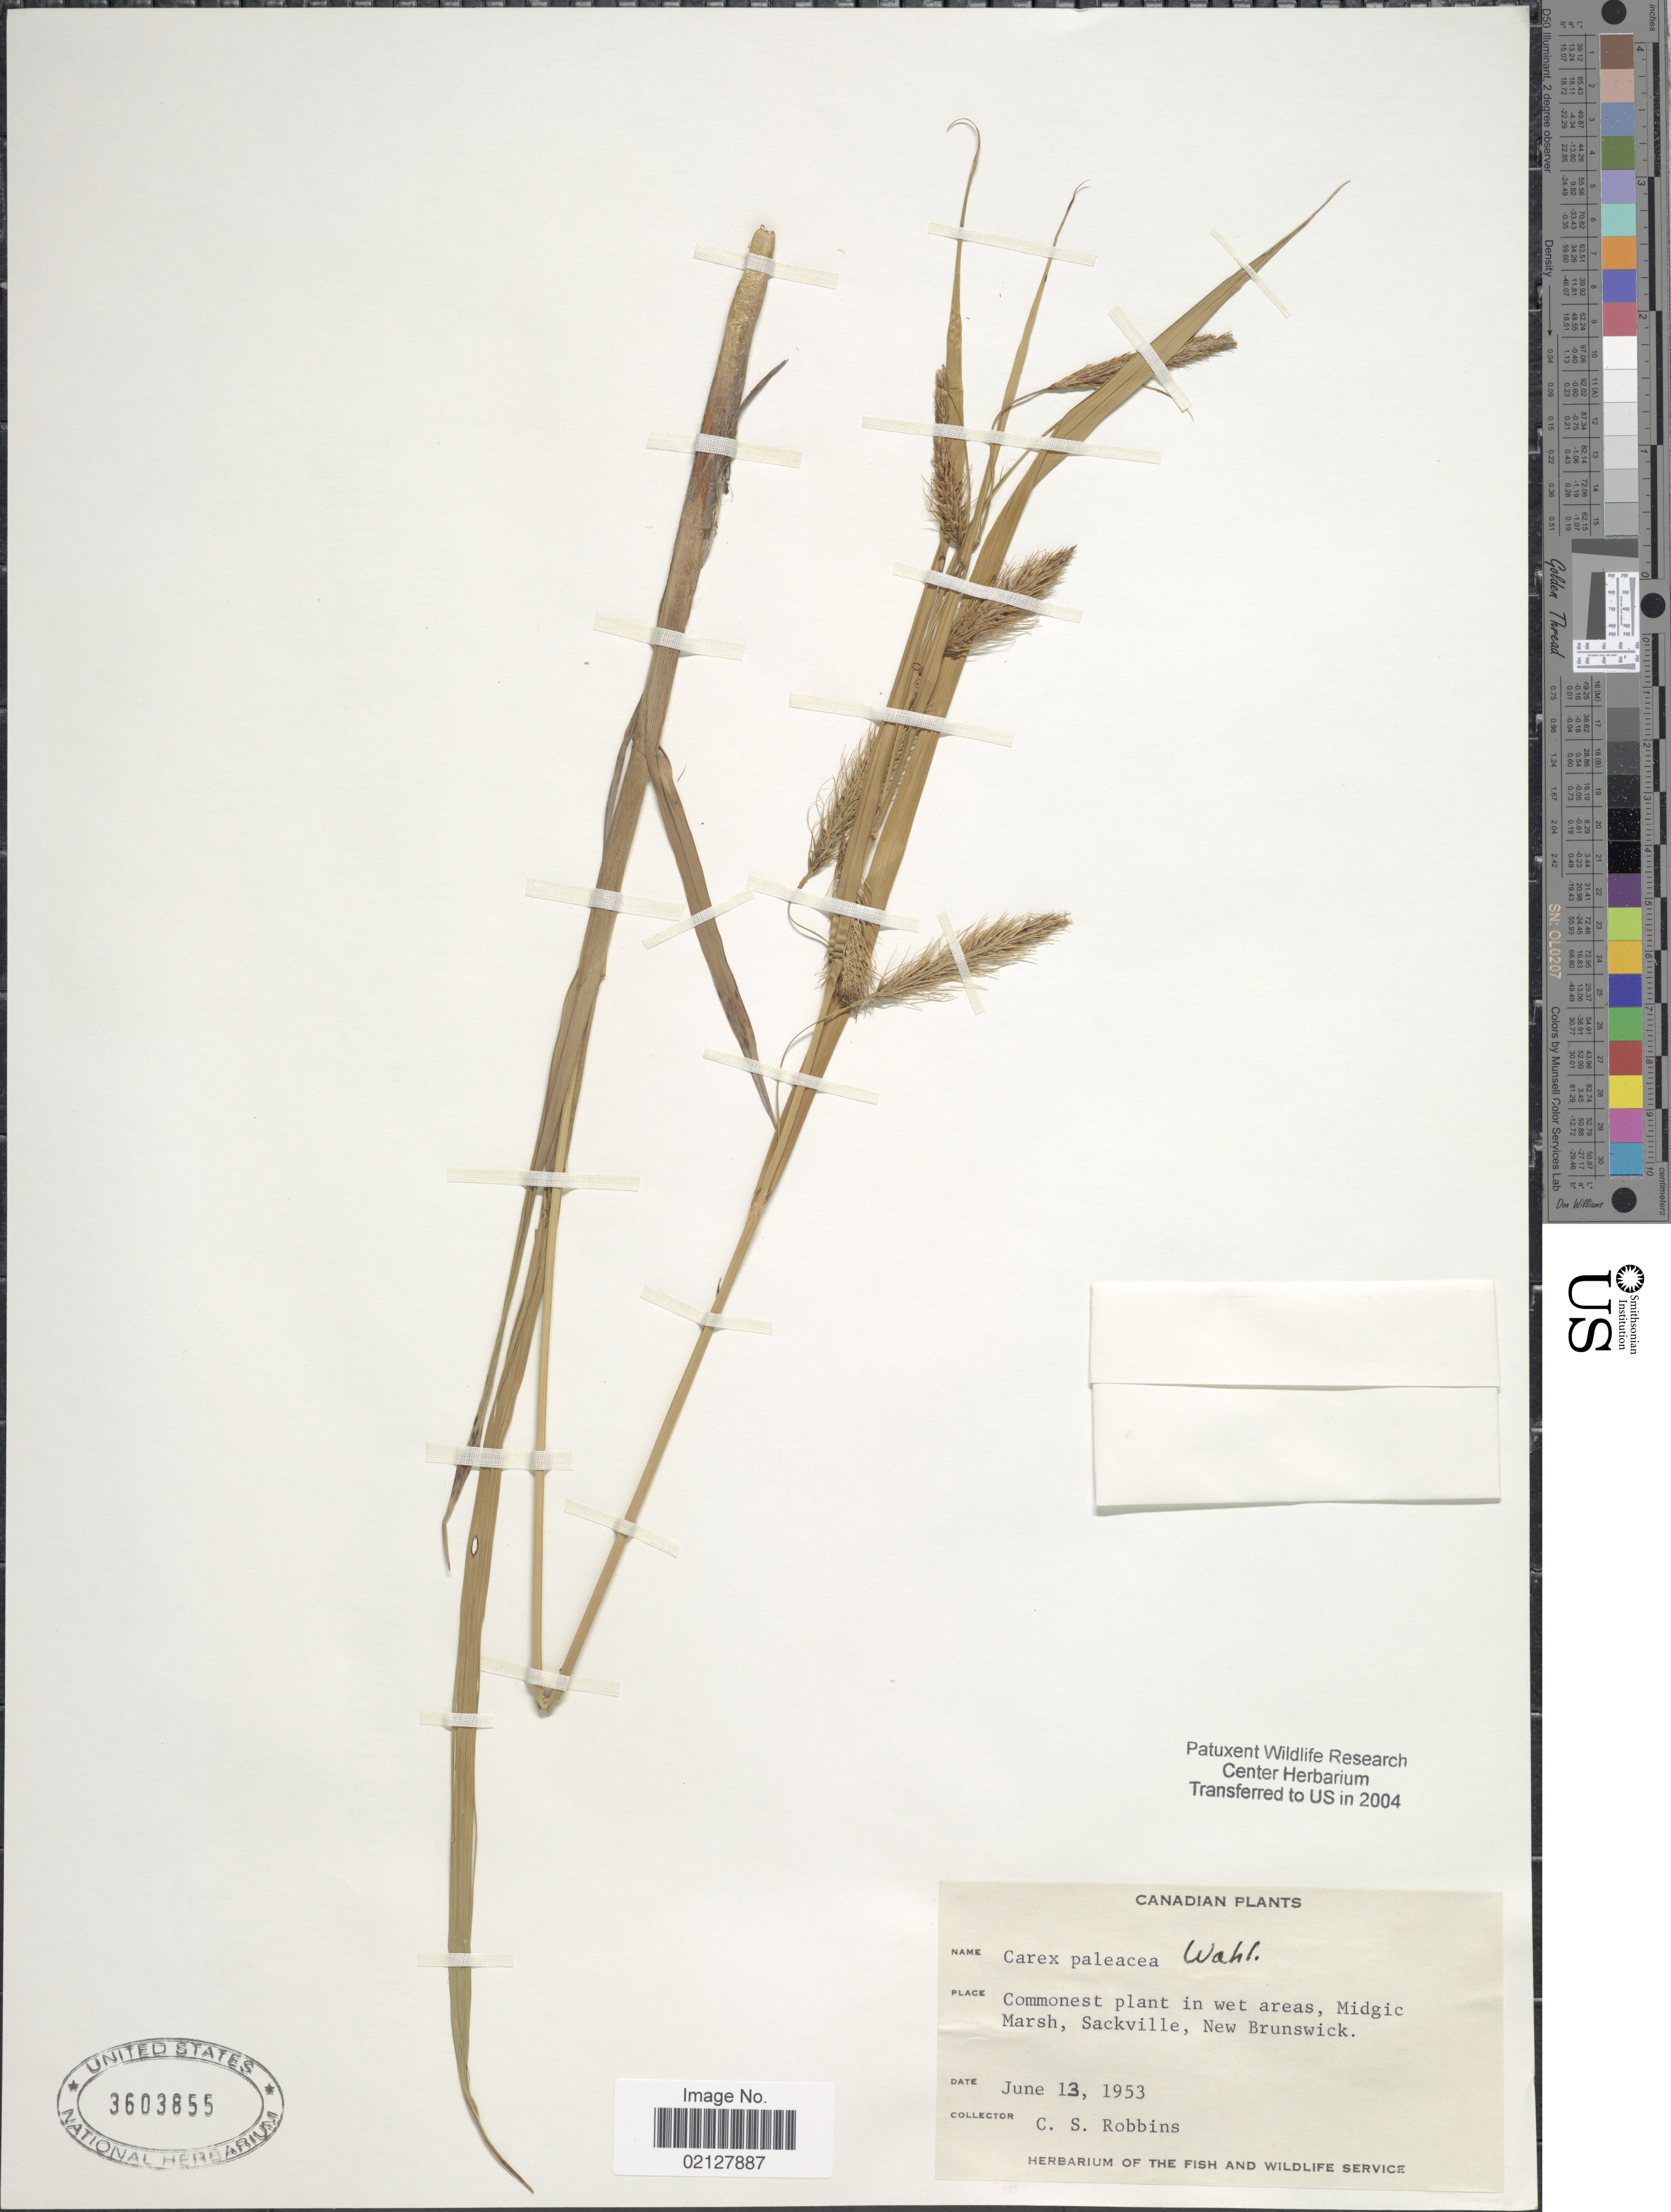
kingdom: Plantae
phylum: Tracheophyta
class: Liliopsida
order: Poales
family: Cyperaceae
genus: Carex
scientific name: Carex paleacea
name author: Schreb. ex Wahlenb.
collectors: C. Robbins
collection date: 1953-06-13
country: Canada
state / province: New Brunswick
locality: Midgic Marsh, Sackville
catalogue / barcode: US 3603855